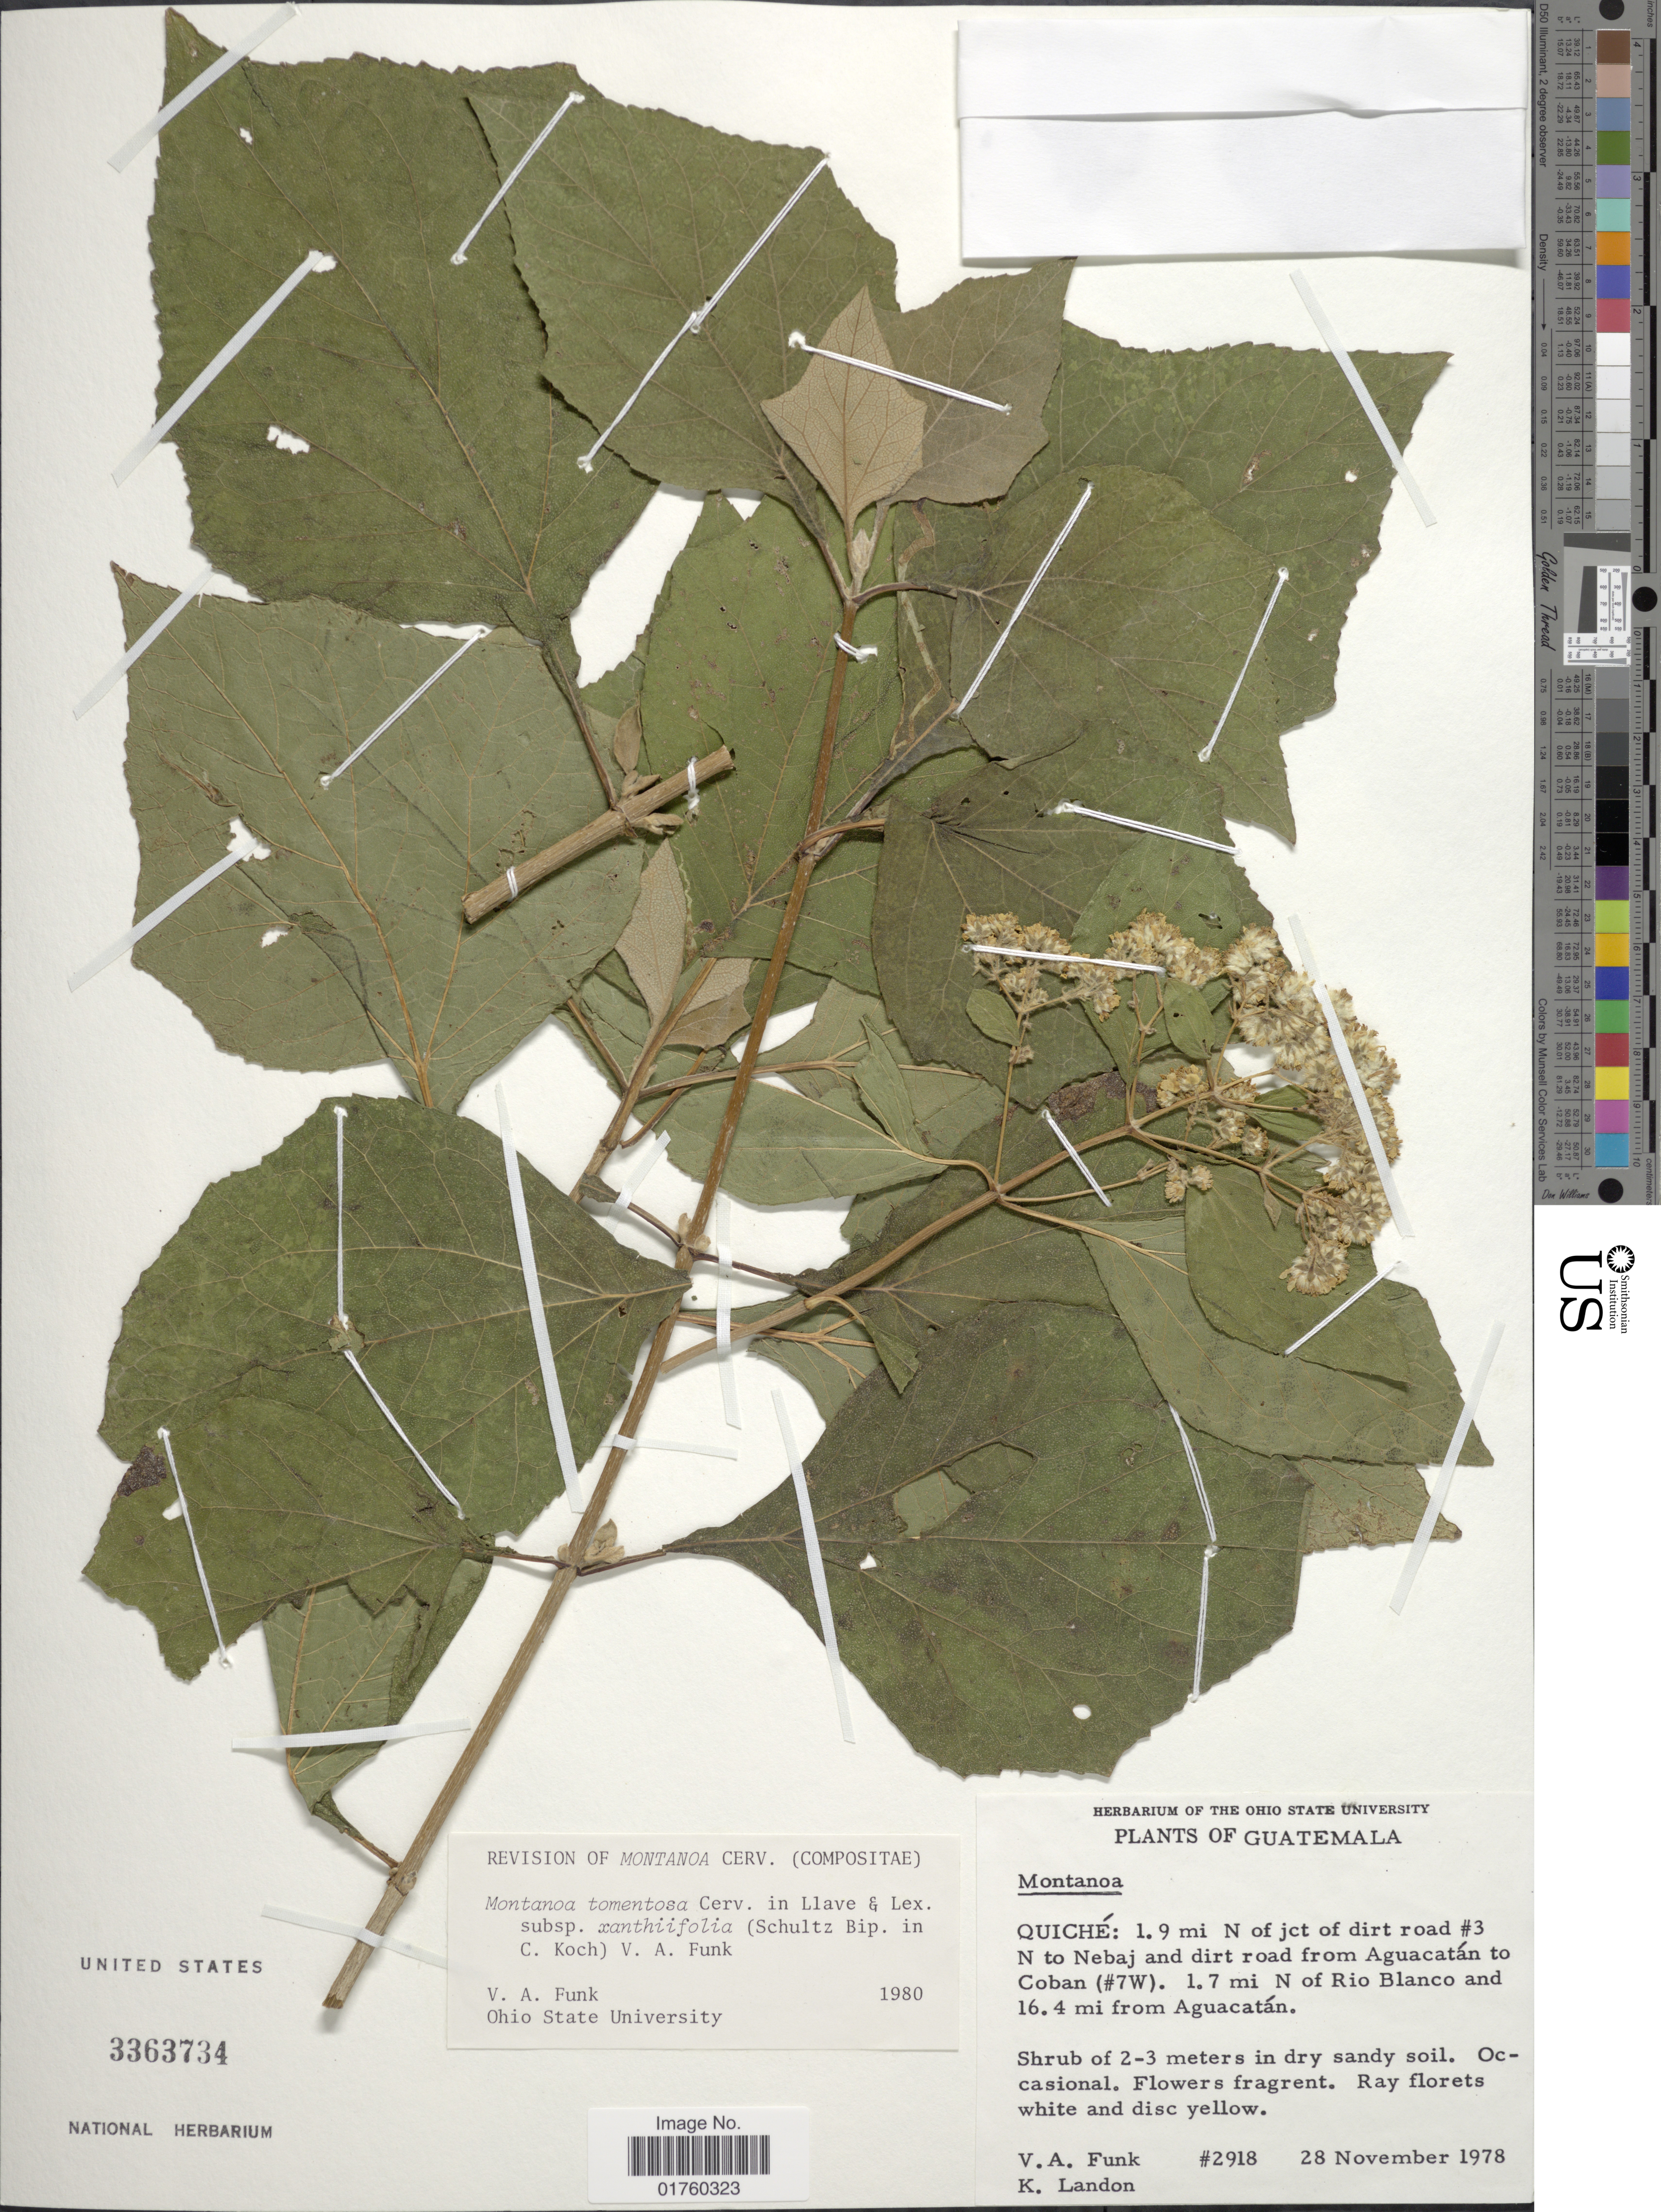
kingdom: Plantae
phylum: Tracheophyta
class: Magnoliopsida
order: Asterales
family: Asteraceae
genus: Montanoa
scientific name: Montanoa tomentosa subsp. xanthiifolia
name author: (Sch. Bip. in C. Koch) V.A. Funk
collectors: V. Funk & K. C. Landon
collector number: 2918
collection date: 1978-11-28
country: Guatemala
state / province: El Quiché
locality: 1.9 mi N of jct of dirt road #3 N to Nebaj and dirt road from Aguacatan to Coban (#7W), 1.7 mi N of Rio Blanco and 16.4 mi from Aguacatan.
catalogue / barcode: US 3363734